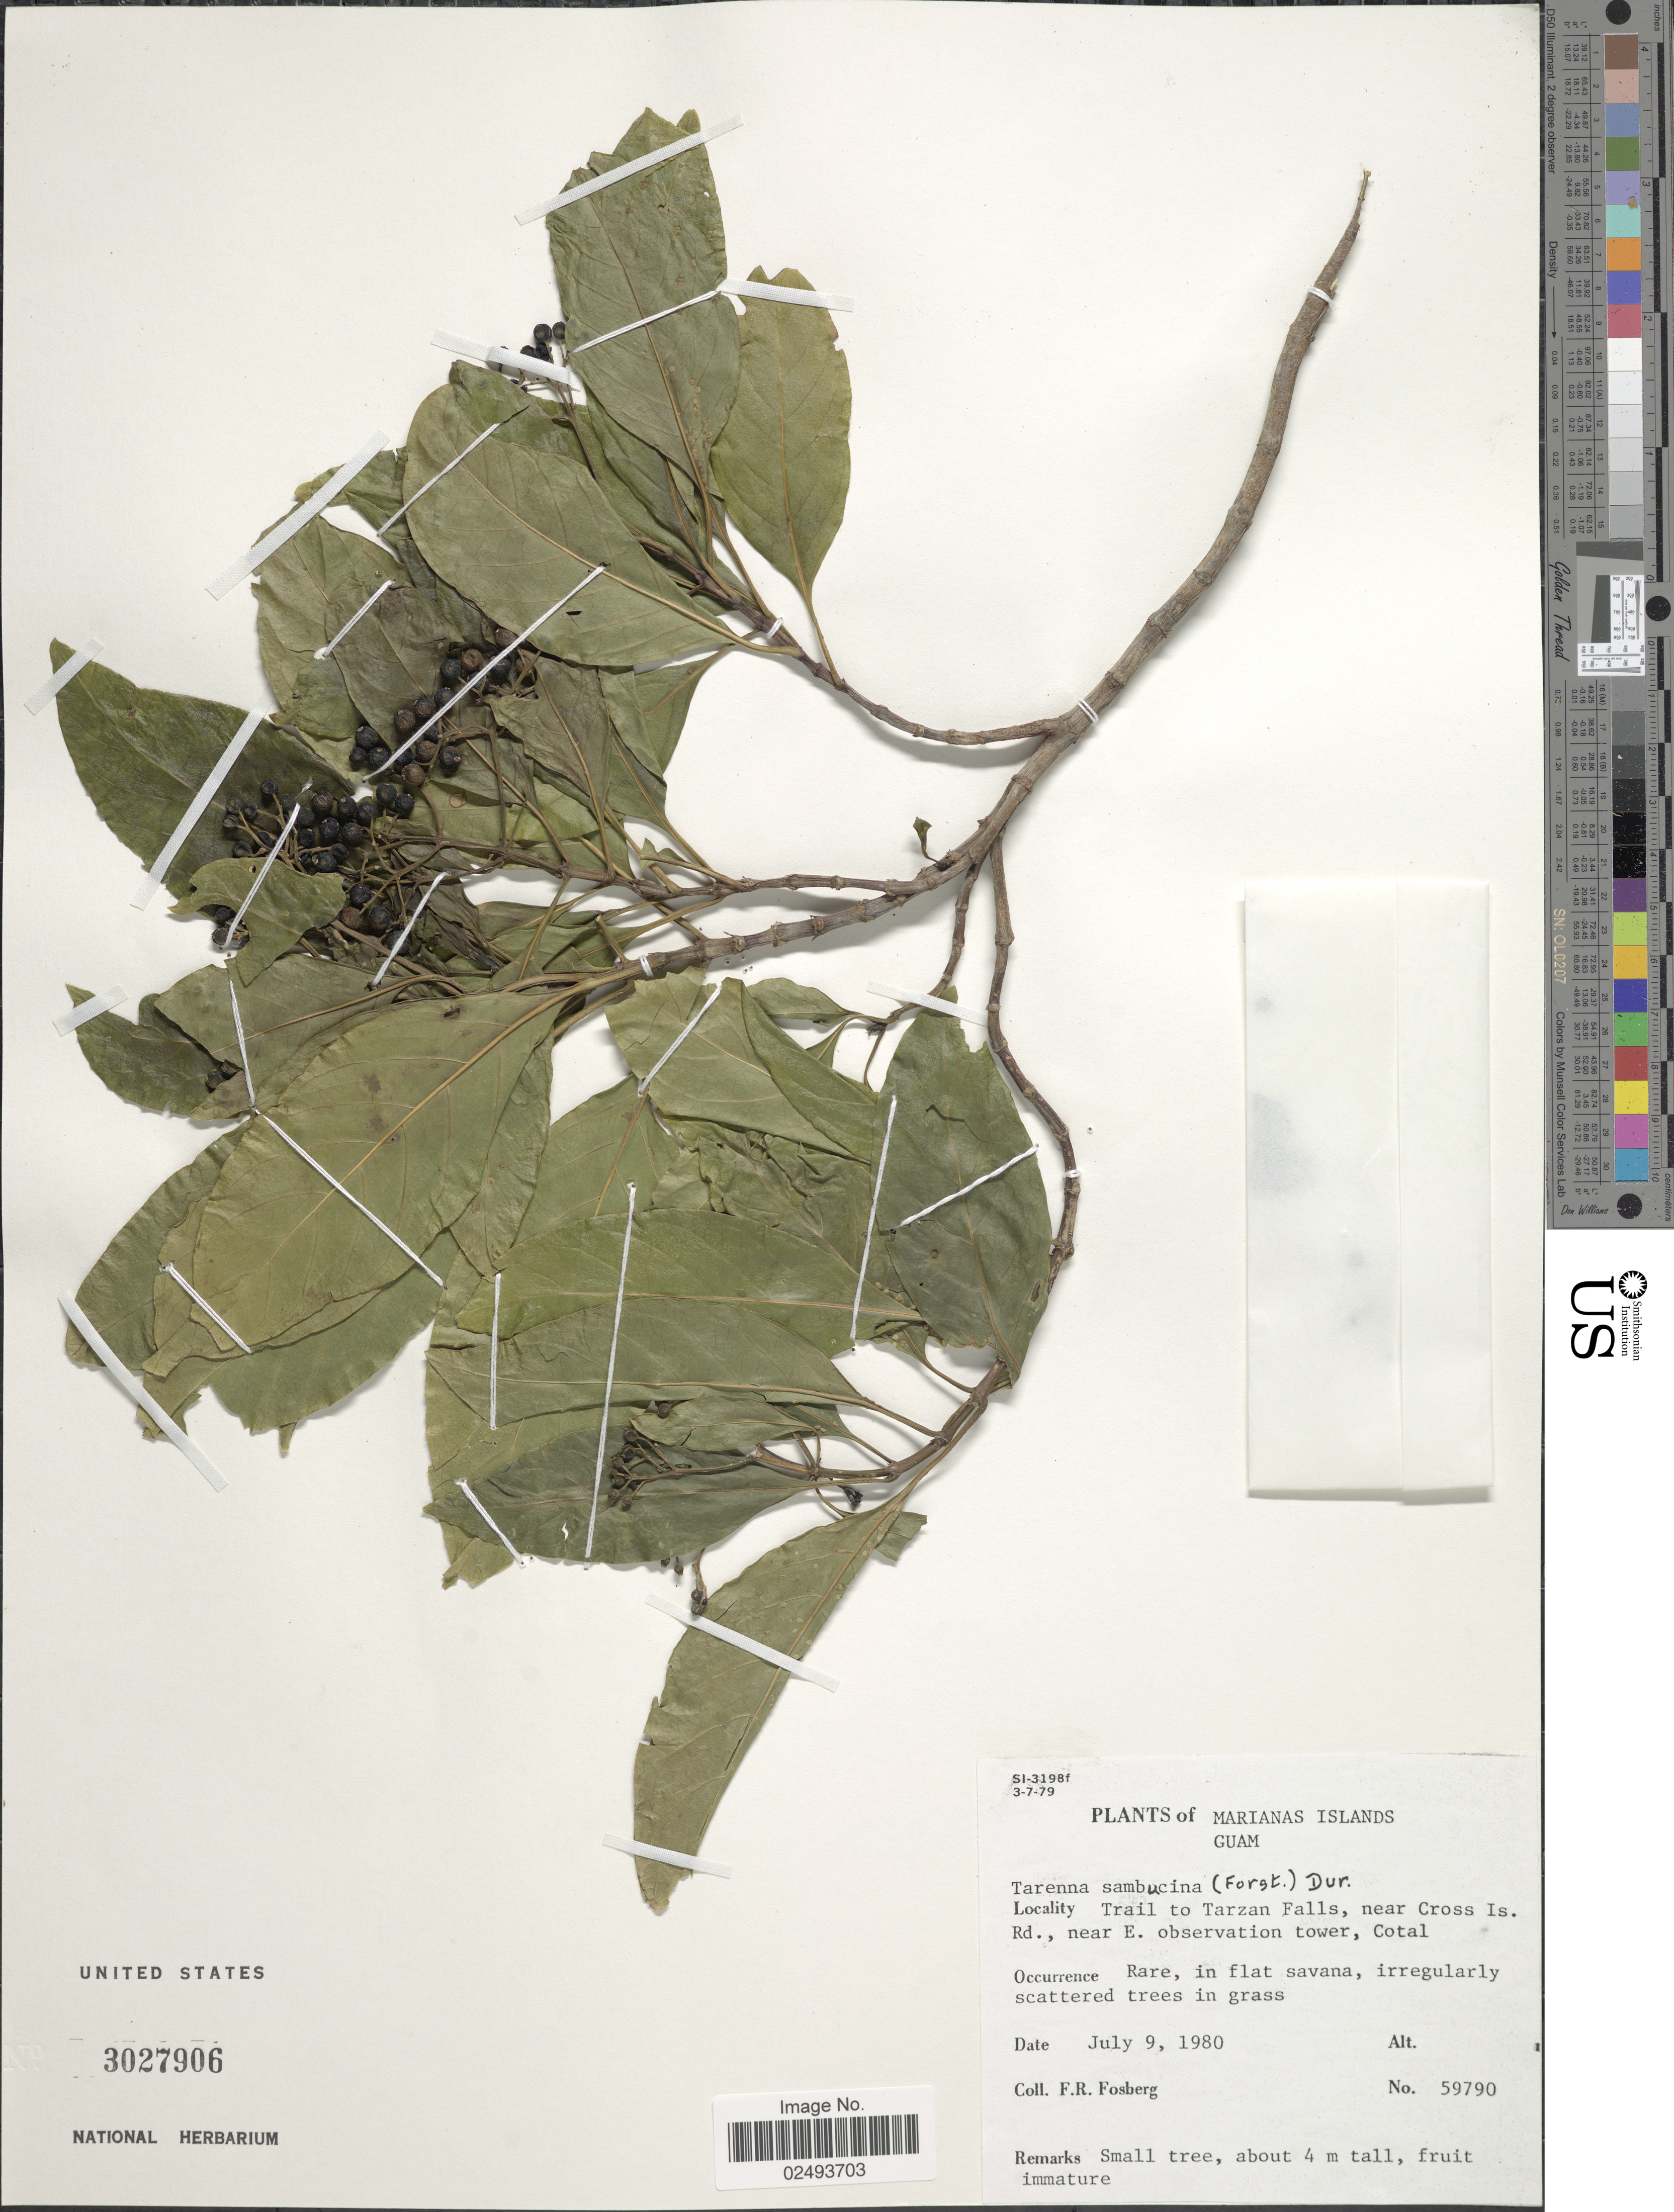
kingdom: Plantae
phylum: Tracheophyta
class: Magnoliopsida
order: Gentianales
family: Rubiaceae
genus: Tarenna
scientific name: Tarenna sambucina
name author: (G. Forst.) Drake ex Durand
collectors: F. R. Fosberg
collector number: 59790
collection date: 1980-07-09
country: Guam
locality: Marianas Islands, Guam, Trail to Tarzan Falls, near Cross Is. Rd., near E. observation tower, Cotal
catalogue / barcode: US 3027906